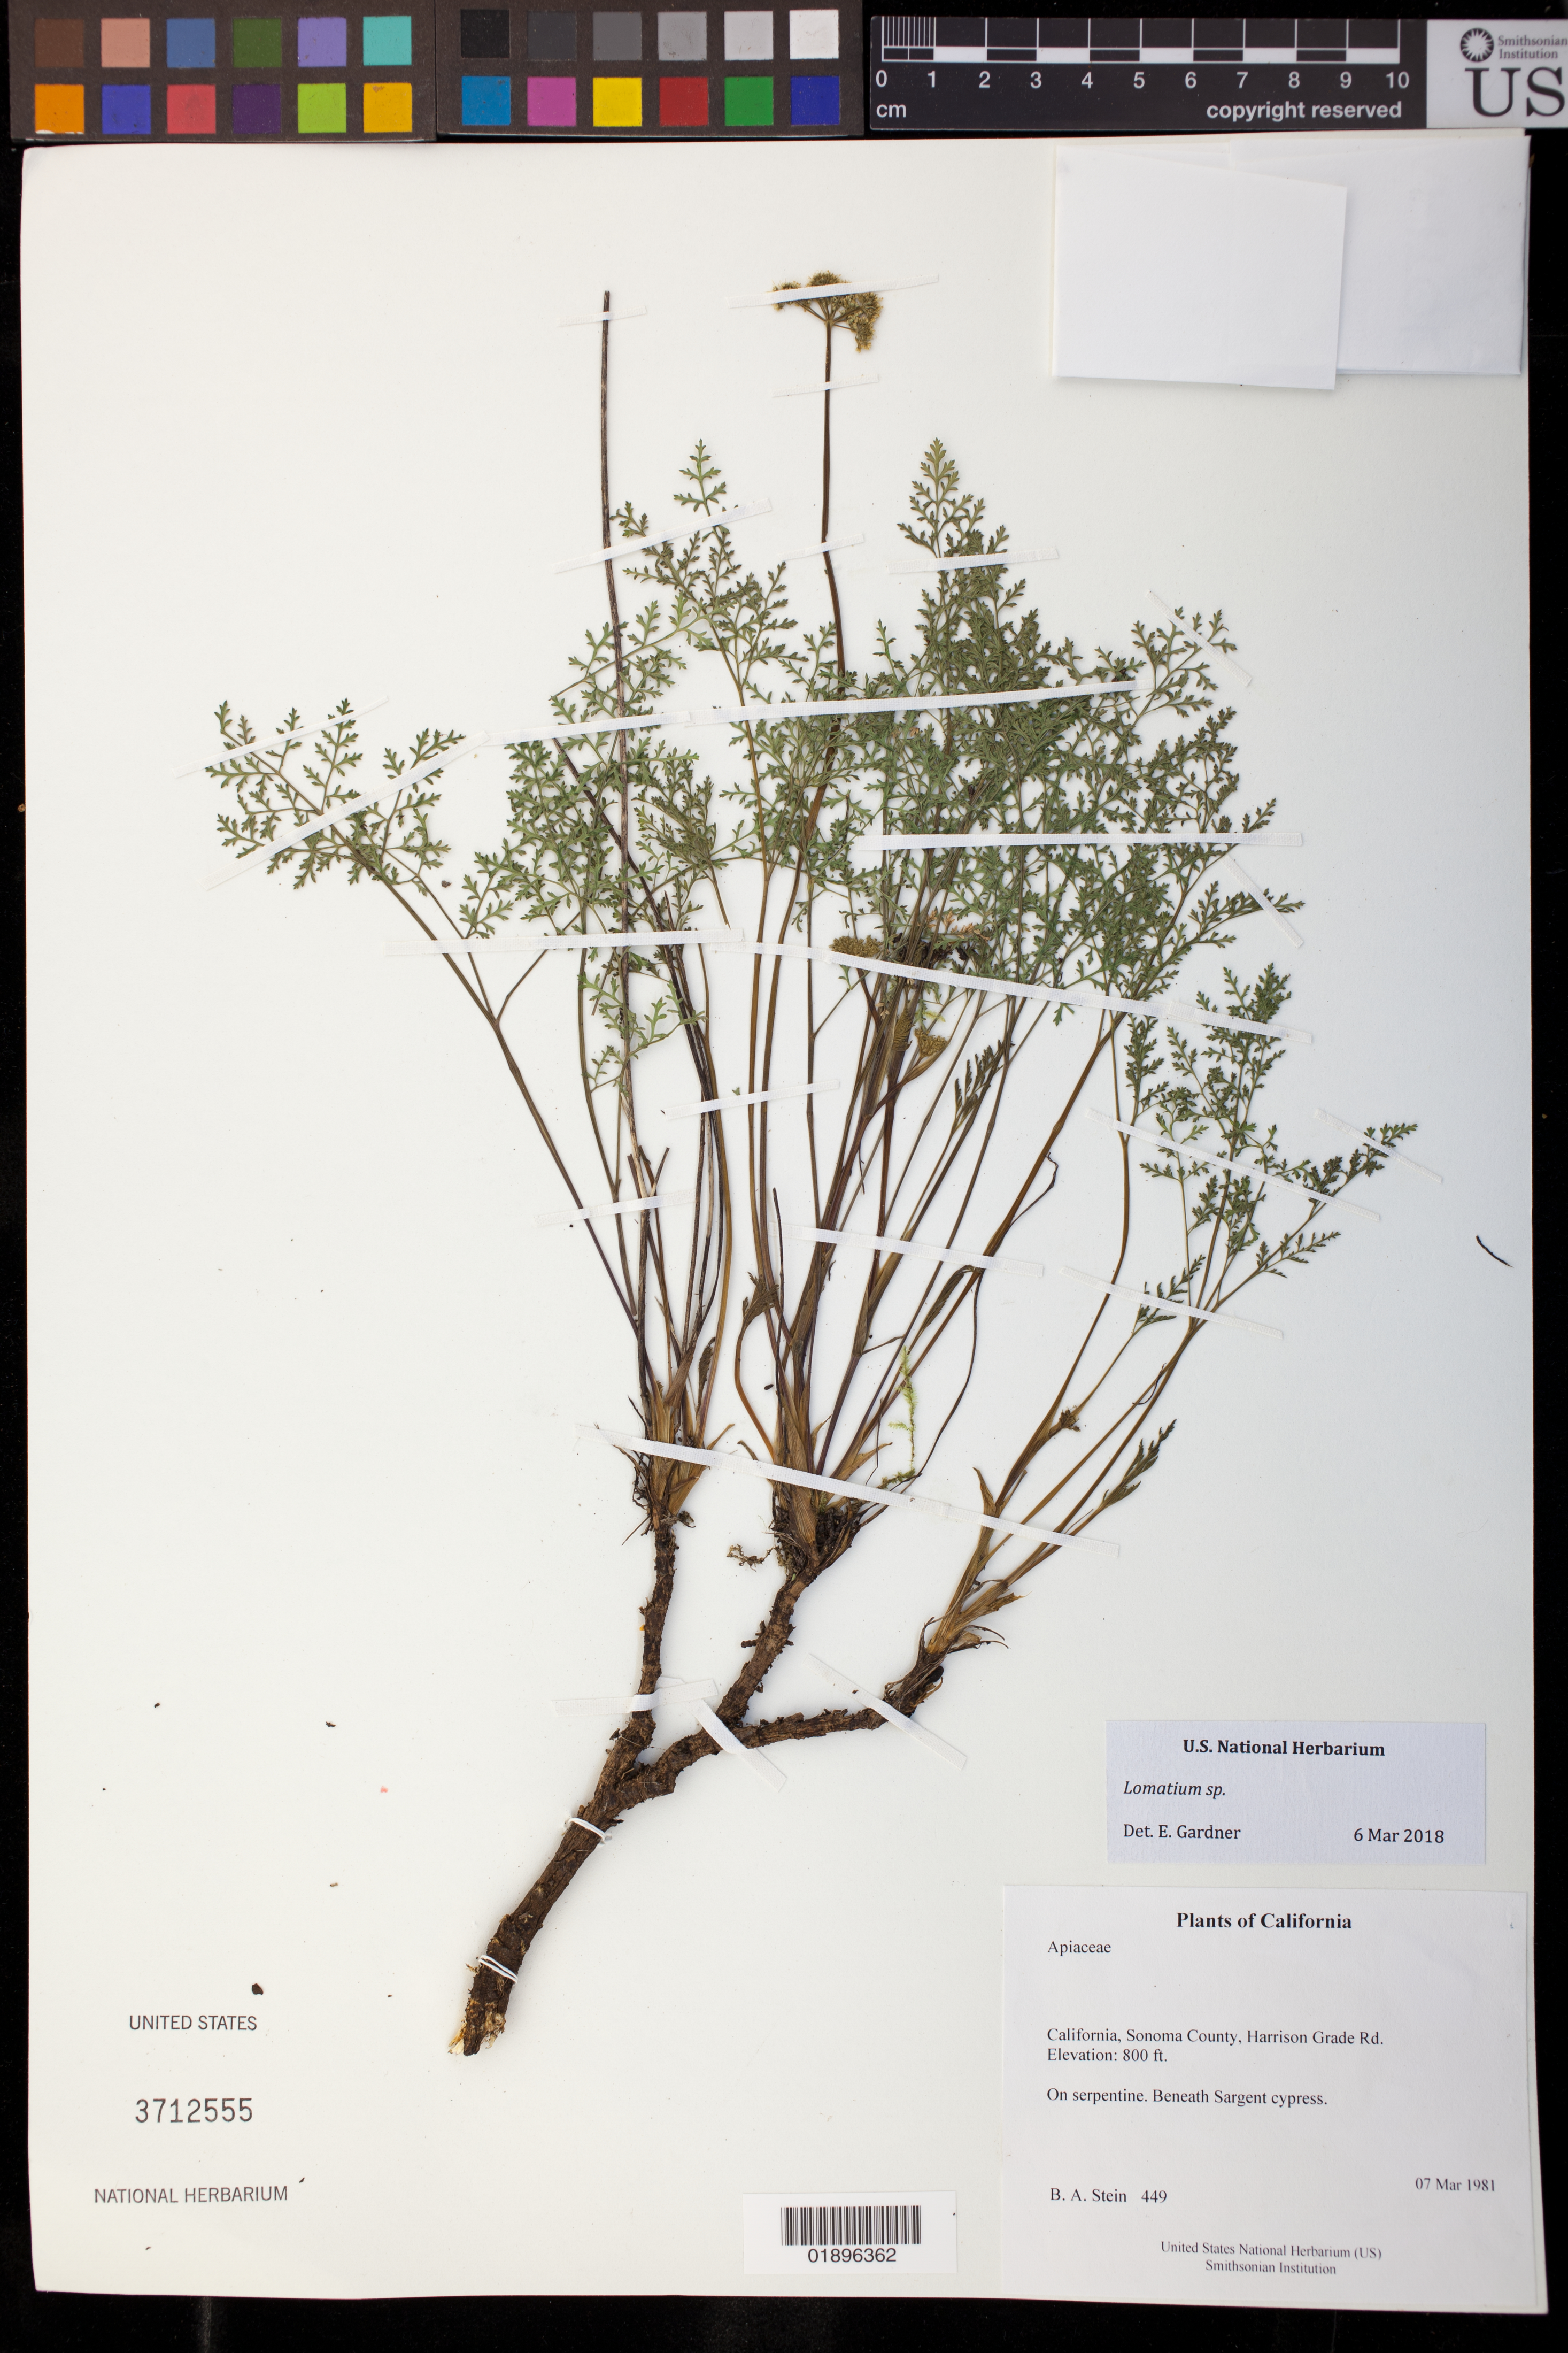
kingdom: Plantae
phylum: Tracheophyta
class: Magnoliopsida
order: Apiales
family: Apiaceae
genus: Lomatium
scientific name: Lomatium sp.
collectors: B. A. Stein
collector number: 449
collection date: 1981-03-07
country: United States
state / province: California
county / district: Sonoma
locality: Harrison Grade Rd.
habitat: On serpentine.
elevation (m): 244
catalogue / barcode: US 3712555